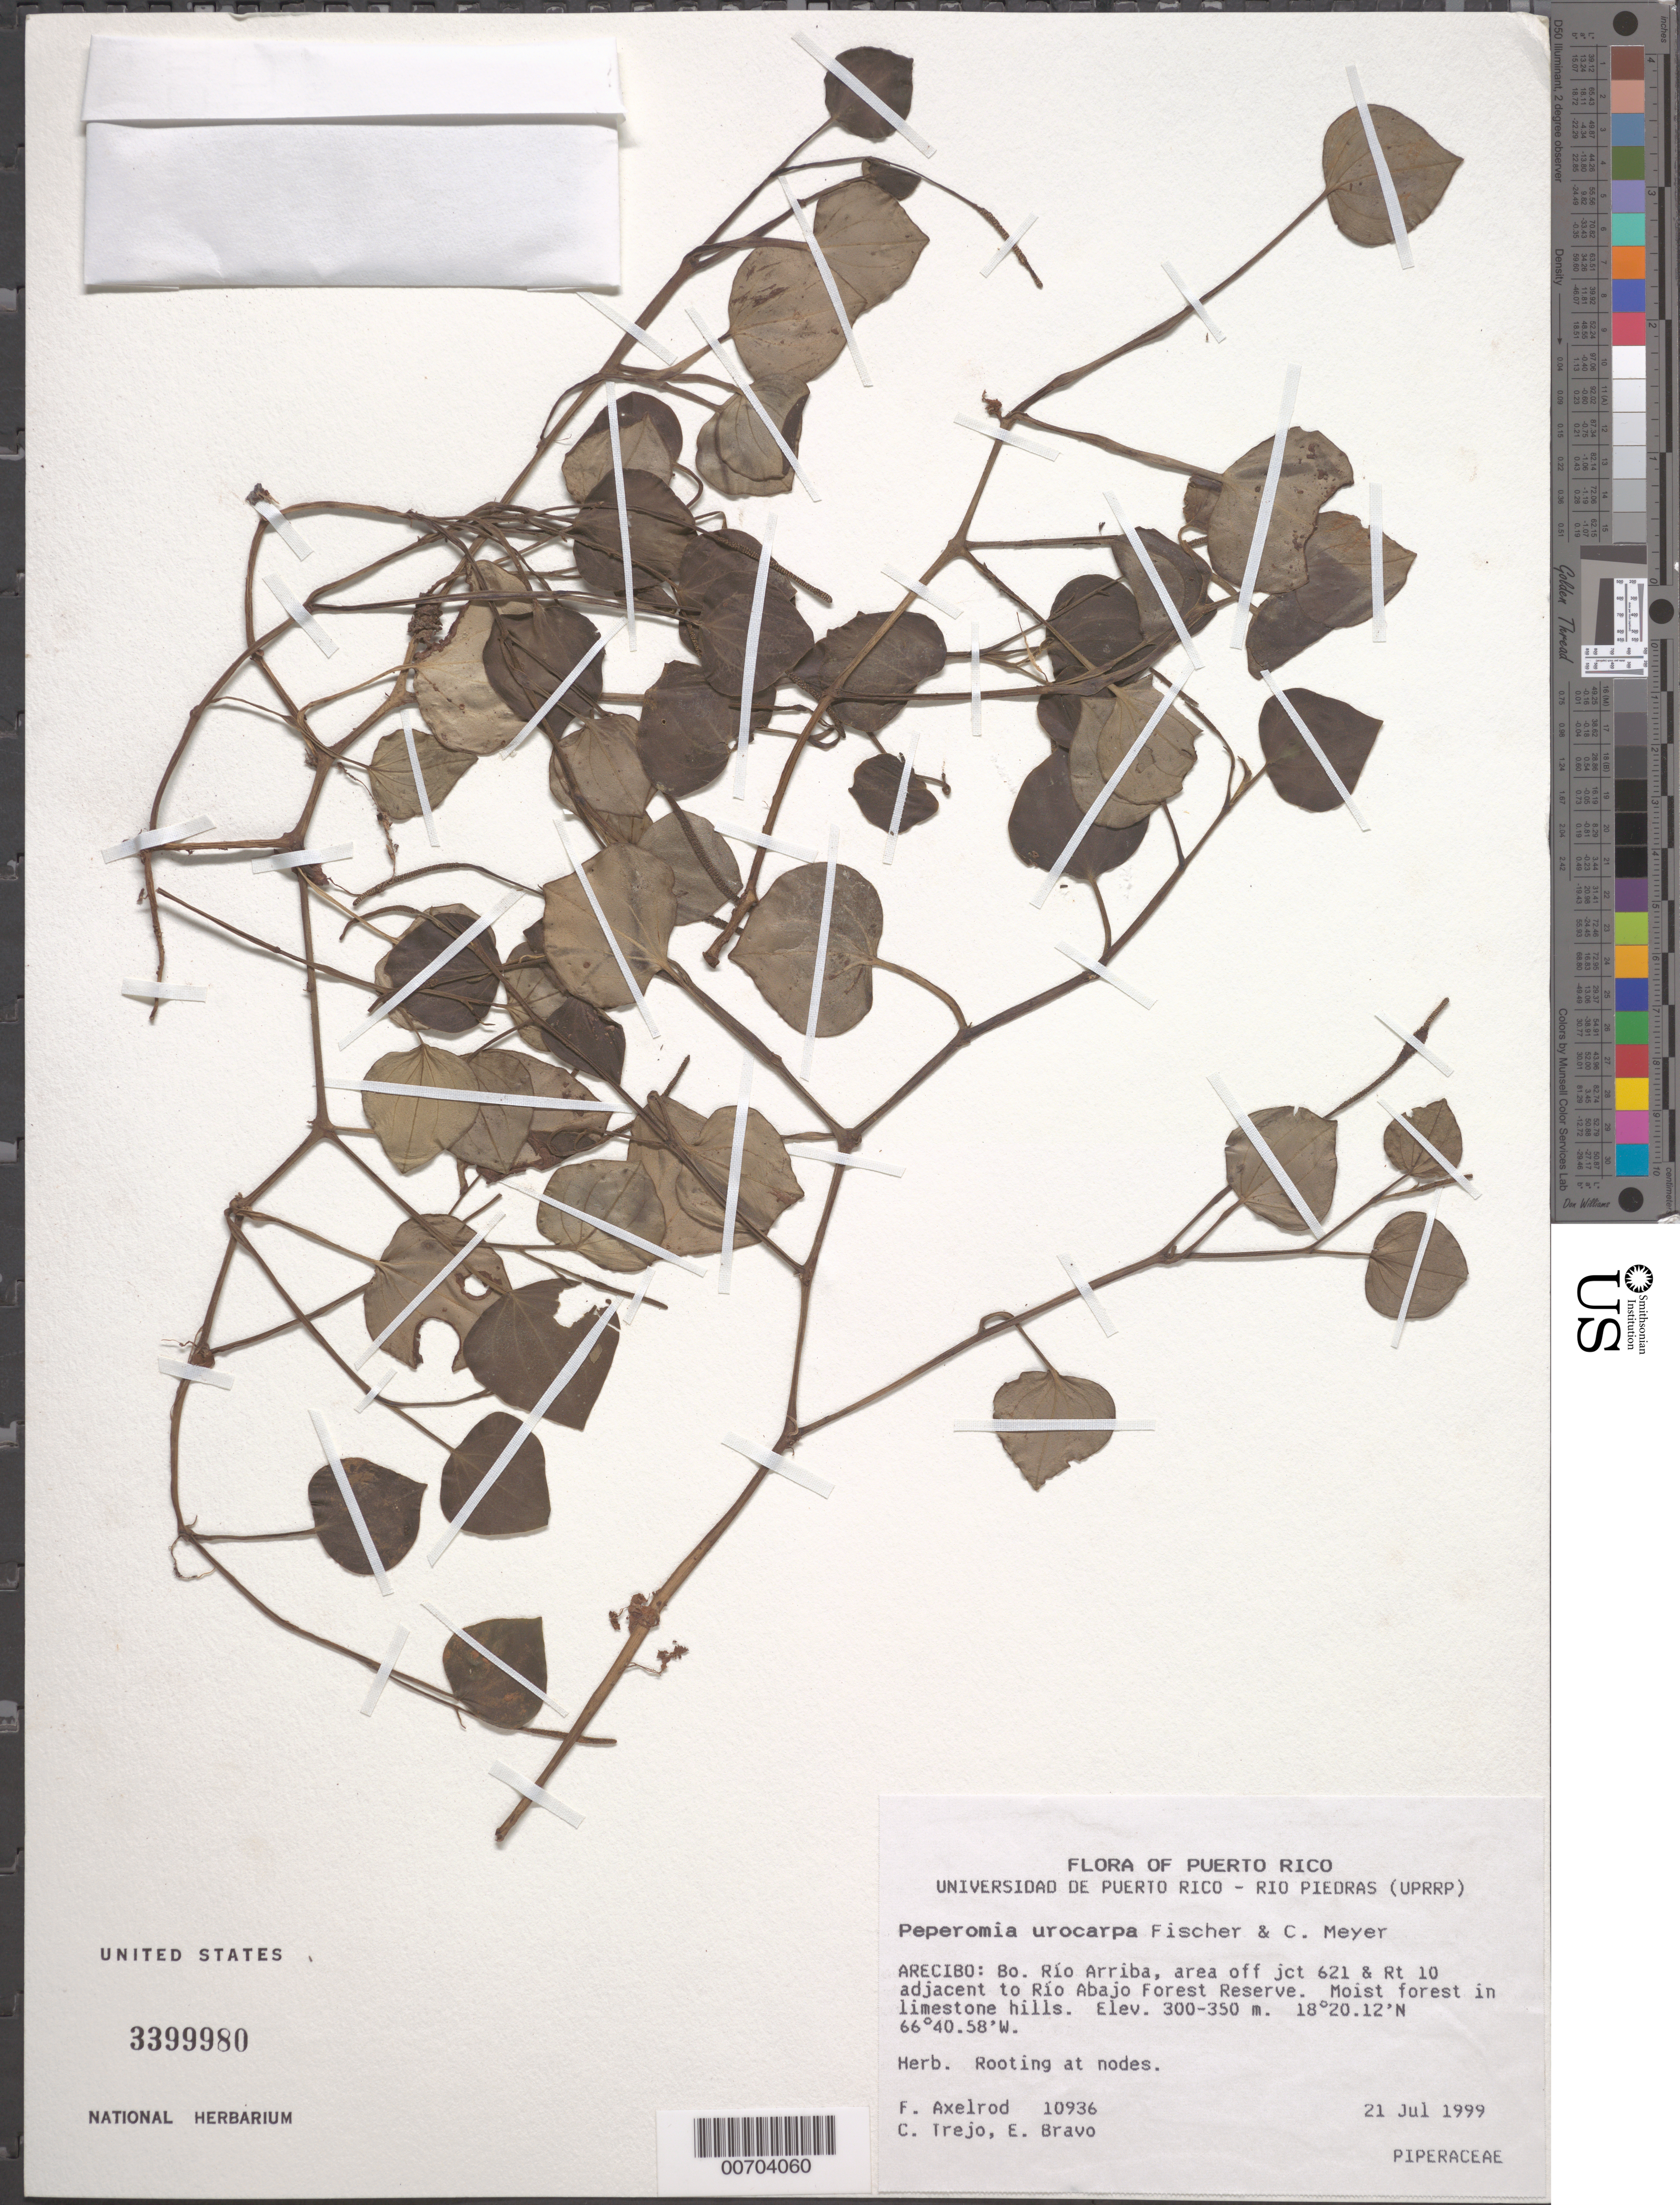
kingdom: Plantae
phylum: Tracheophyta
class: Magnoliopsida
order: Piperales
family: Piperaceae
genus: Peperomia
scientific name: Peperomia urocarpa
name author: Fisch. & C.A. Mey.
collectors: F. S. Axelrod, C. Trejo & E. Bravo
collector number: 10936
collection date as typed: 21 Jul 1999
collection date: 1999-07-21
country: Puerto Rico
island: Greater Antilles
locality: Arecibo: Bo. Río Arriba, area off jct 621 & Rt 10 adjacent to Río Abajo Forest Reserve.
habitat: Moist forest in limestone hills.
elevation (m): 300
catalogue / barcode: US 3399980